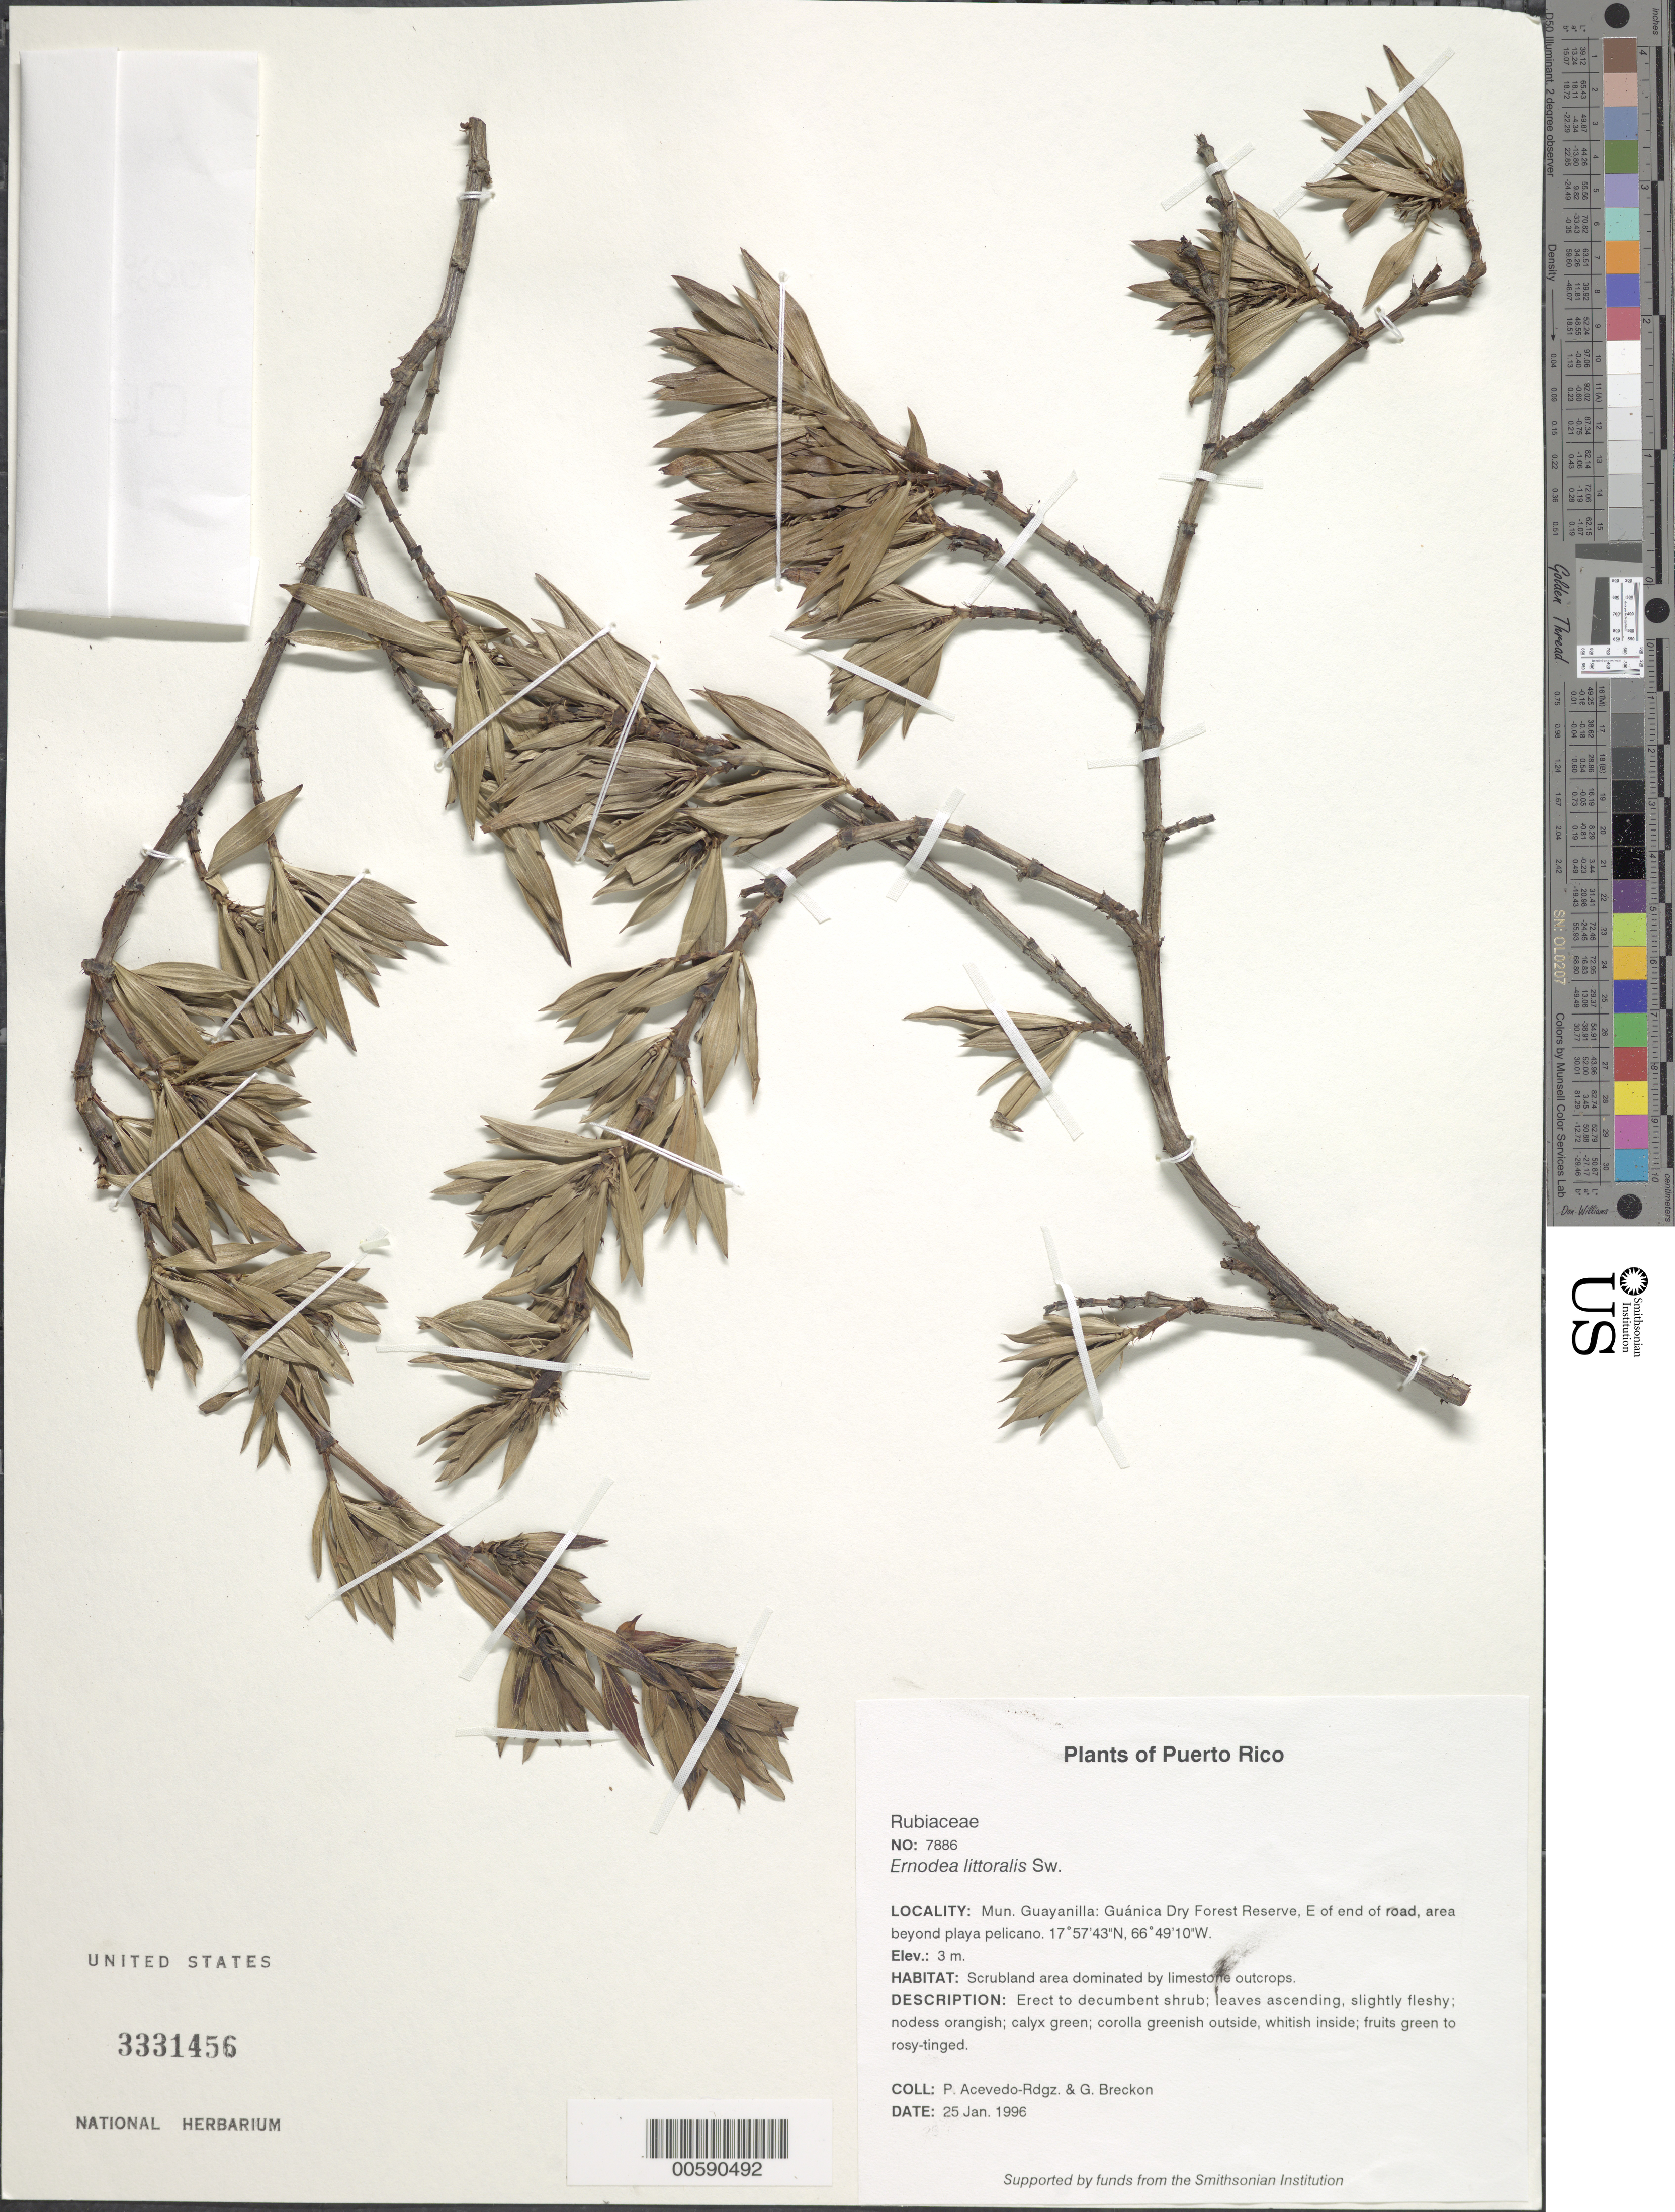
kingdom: Plantae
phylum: Tracheophyta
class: Magnoliopsida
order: Gentianales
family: Rubiaceae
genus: Ernodea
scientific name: Ernodea littoralis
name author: Sw.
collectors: P. Acevedo-Rodr. & G. J. Breckon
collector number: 7886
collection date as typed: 25 Jan 1996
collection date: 1996-01-25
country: Puerto Rico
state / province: Guánica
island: Puerto Rico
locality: Guánica; Guánica Forest Reserve, E of end of road, area beyond playa pelicano.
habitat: Scrubland area dominated by limestone outcrops.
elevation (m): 3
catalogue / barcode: US 3331456